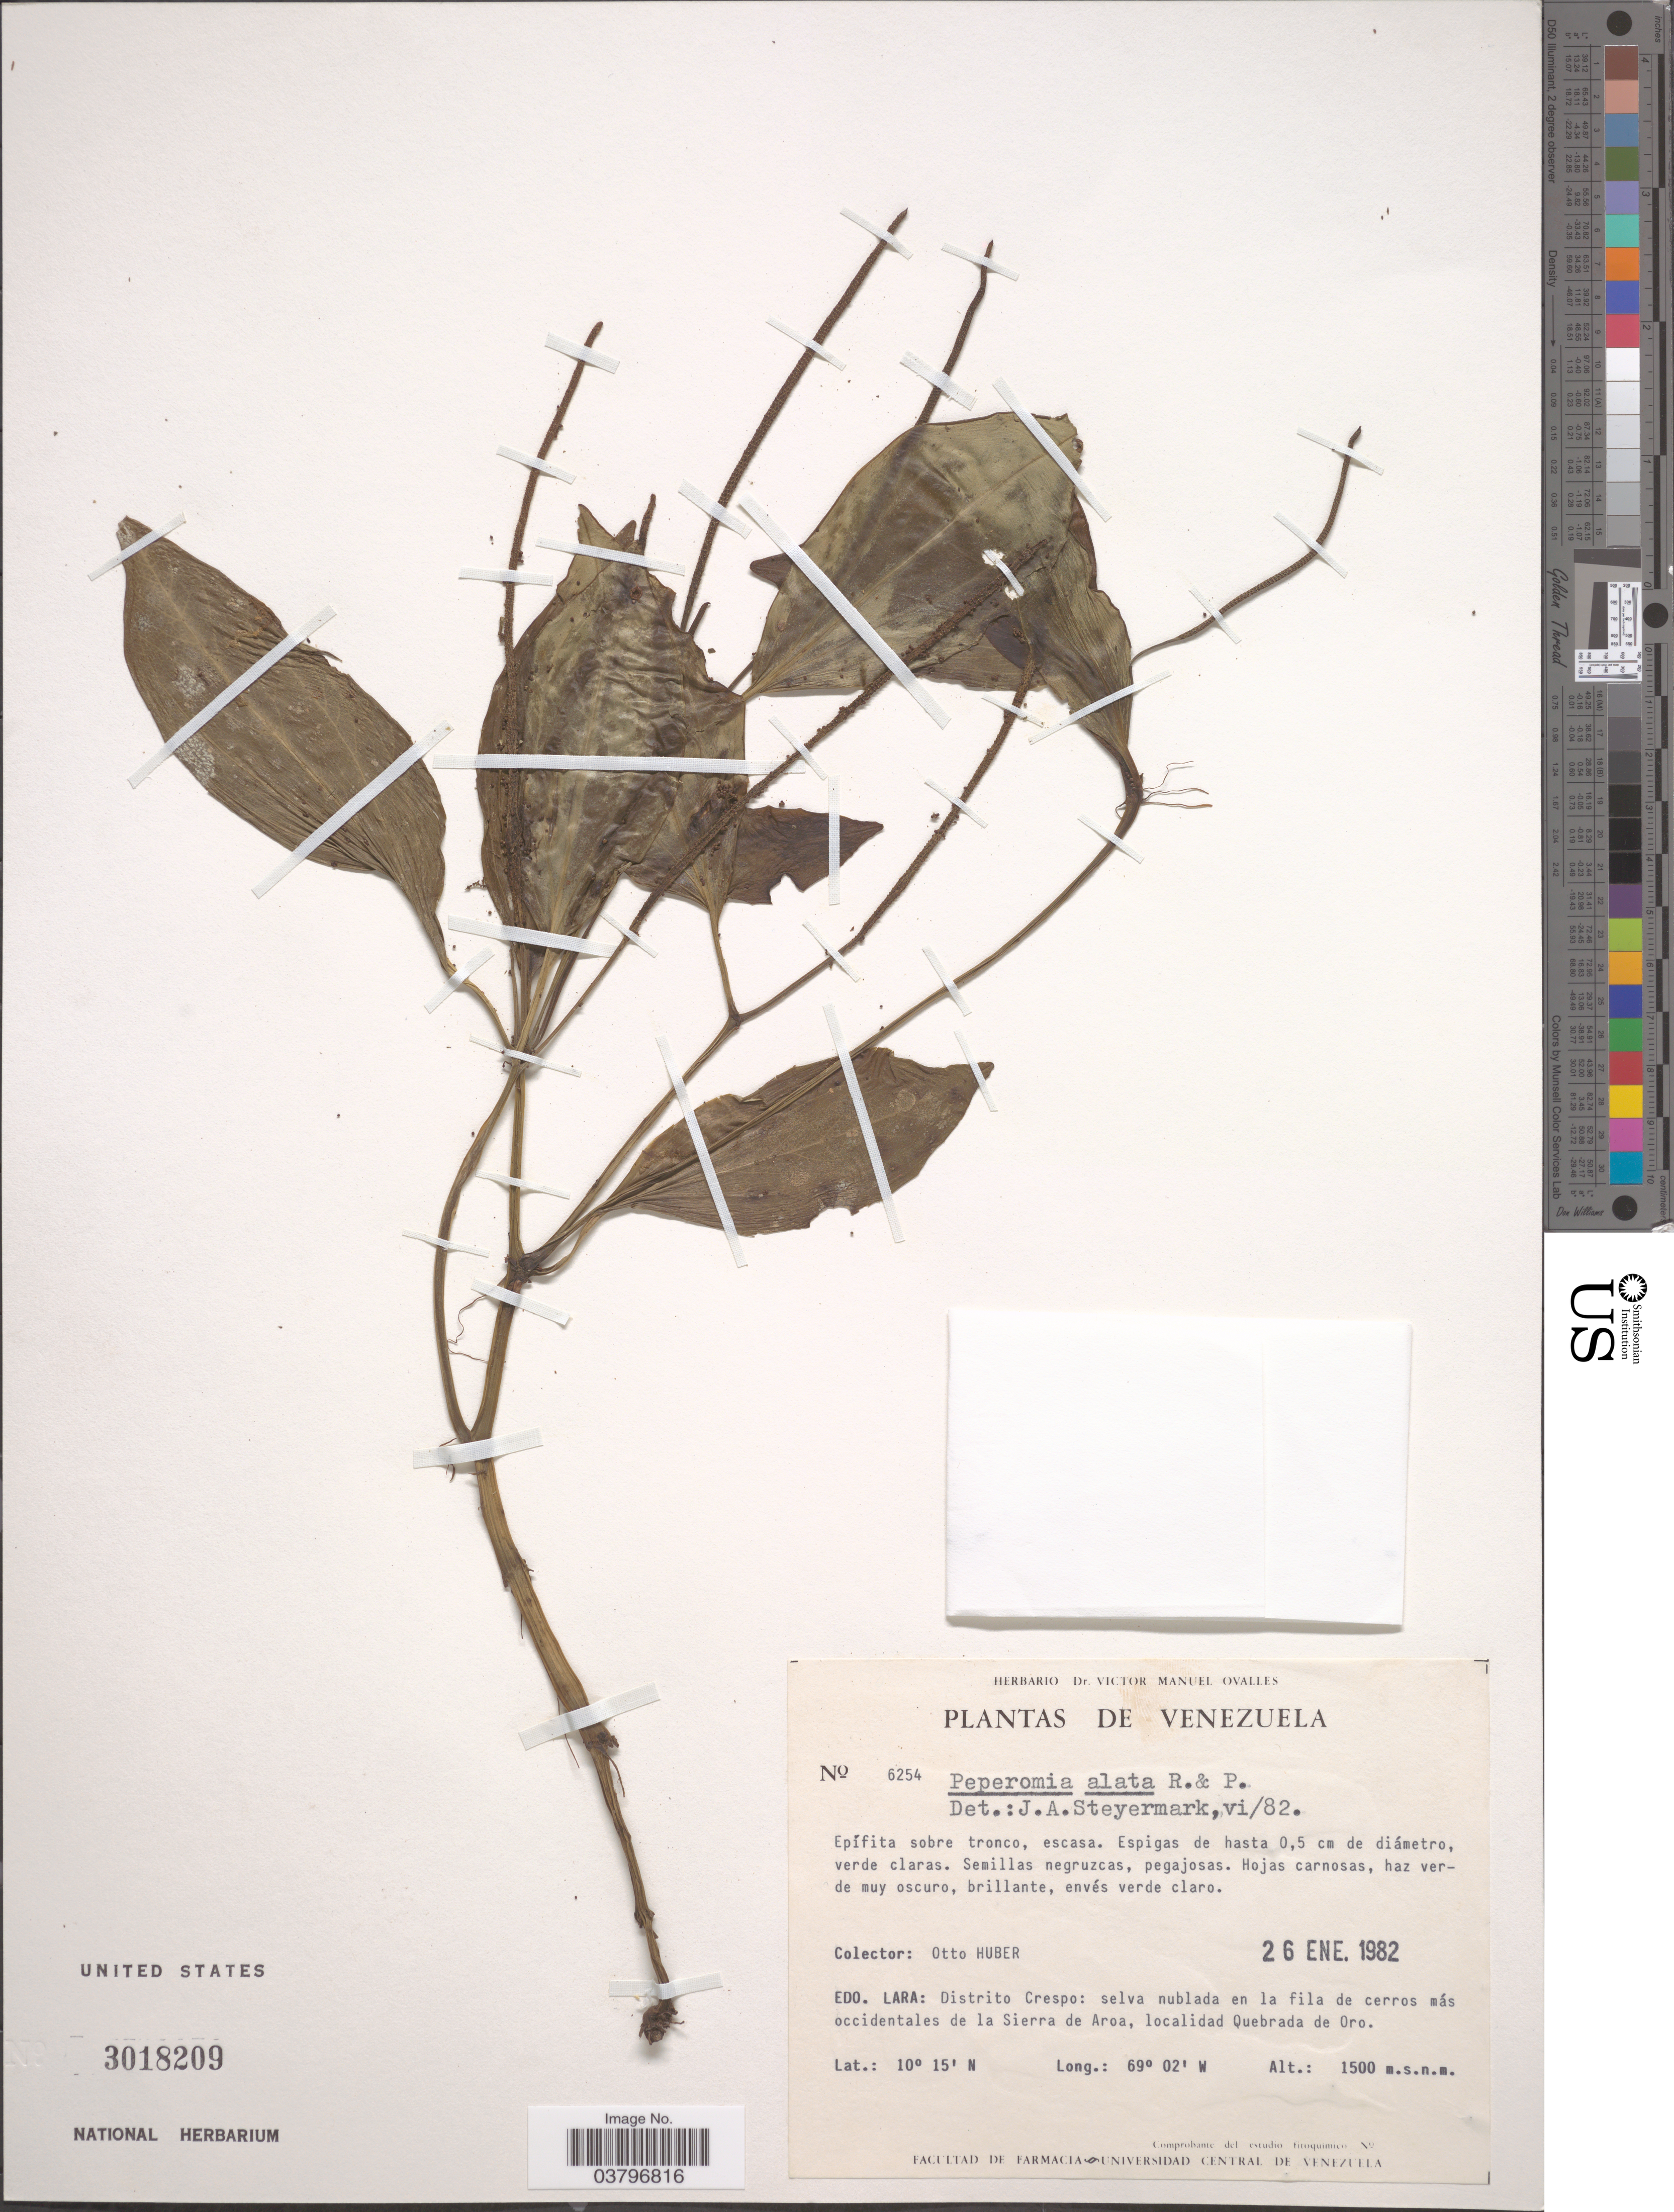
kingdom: Plantae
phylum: Tracheophyta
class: Magnoliopsida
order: Piperales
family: Piperaceae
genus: Peperomia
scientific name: Peperomia alata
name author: Ruiz & Pav.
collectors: O. Huber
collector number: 6254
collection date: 1982-01-26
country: Venezuela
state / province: Lara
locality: Distrito Crespo: selva nublada en la fila de cerros más occidentales de la Sierra de Aroa, localidad Quebrada de Oro.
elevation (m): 1500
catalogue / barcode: US 3018209